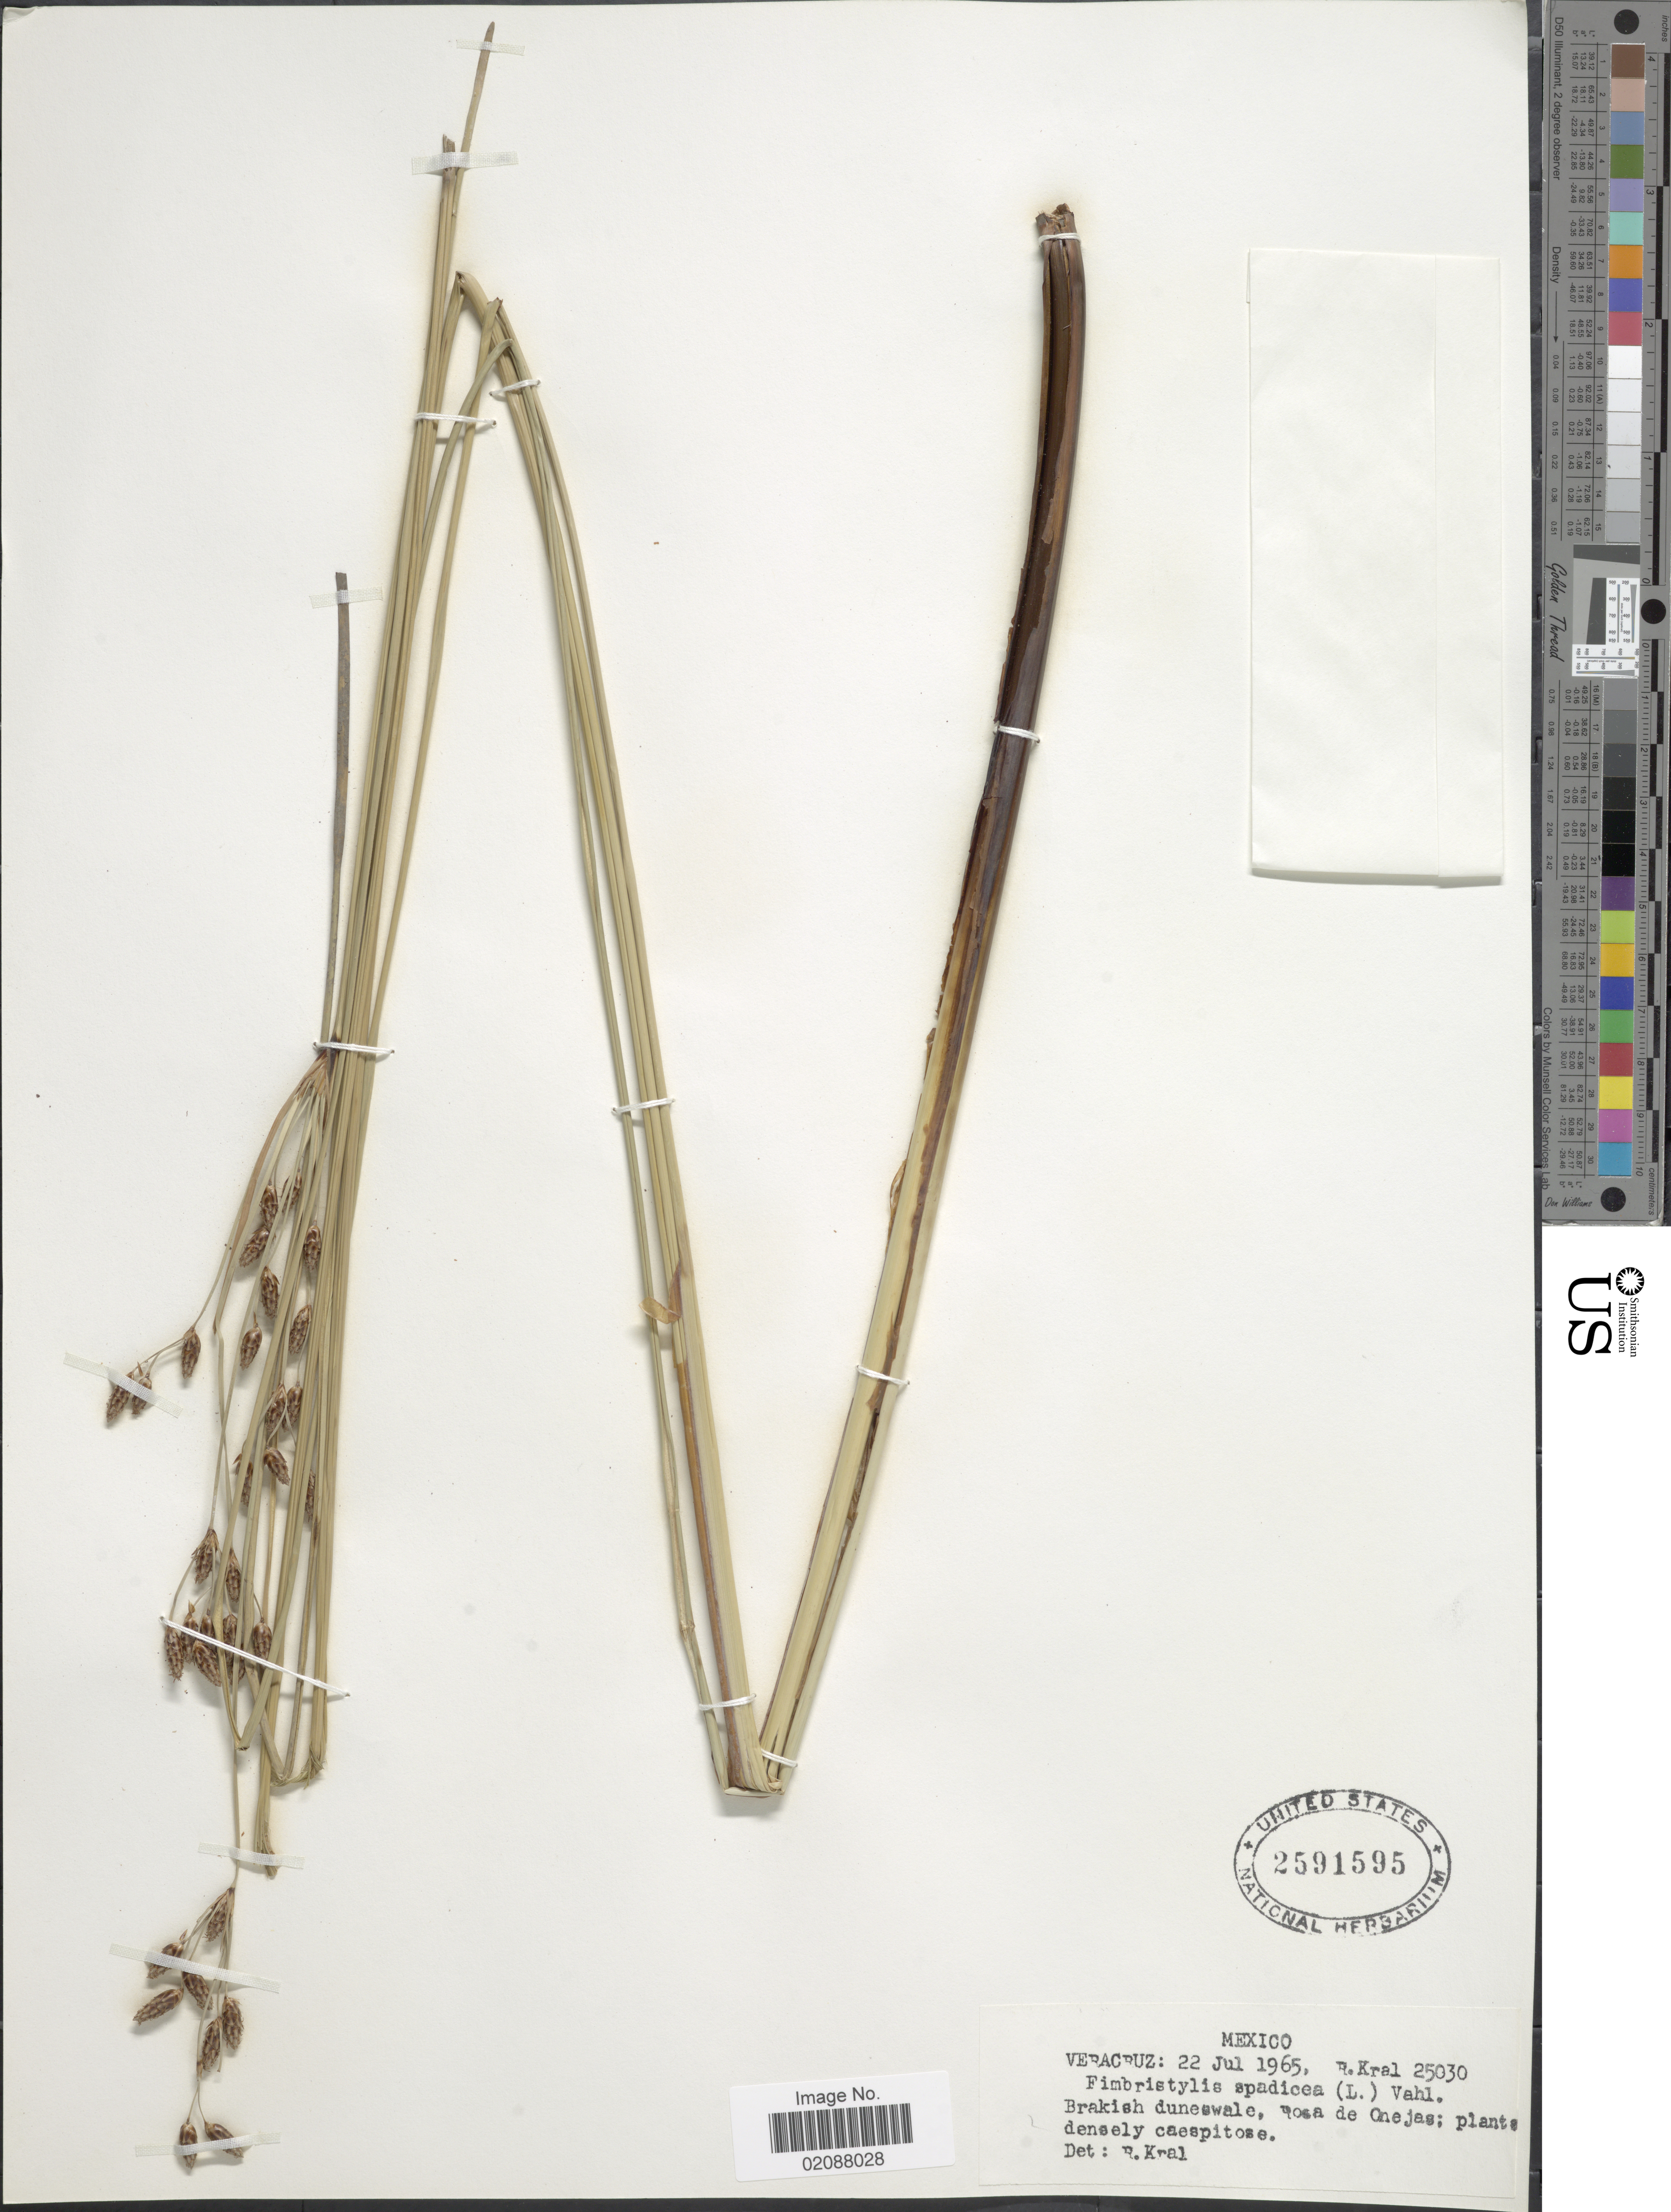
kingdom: Plantae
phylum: Tracheophyta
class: Liliopsida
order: Poales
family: Cyperaceae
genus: Fimbristylis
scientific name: Fimbristylis spadicea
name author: (L.) Vahl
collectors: R. Kral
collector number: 25030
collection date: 1965-07-22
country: Mexico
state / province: Veracruz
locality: Brakish duneswale, Rosa de Onejas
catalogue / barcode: US 2591595